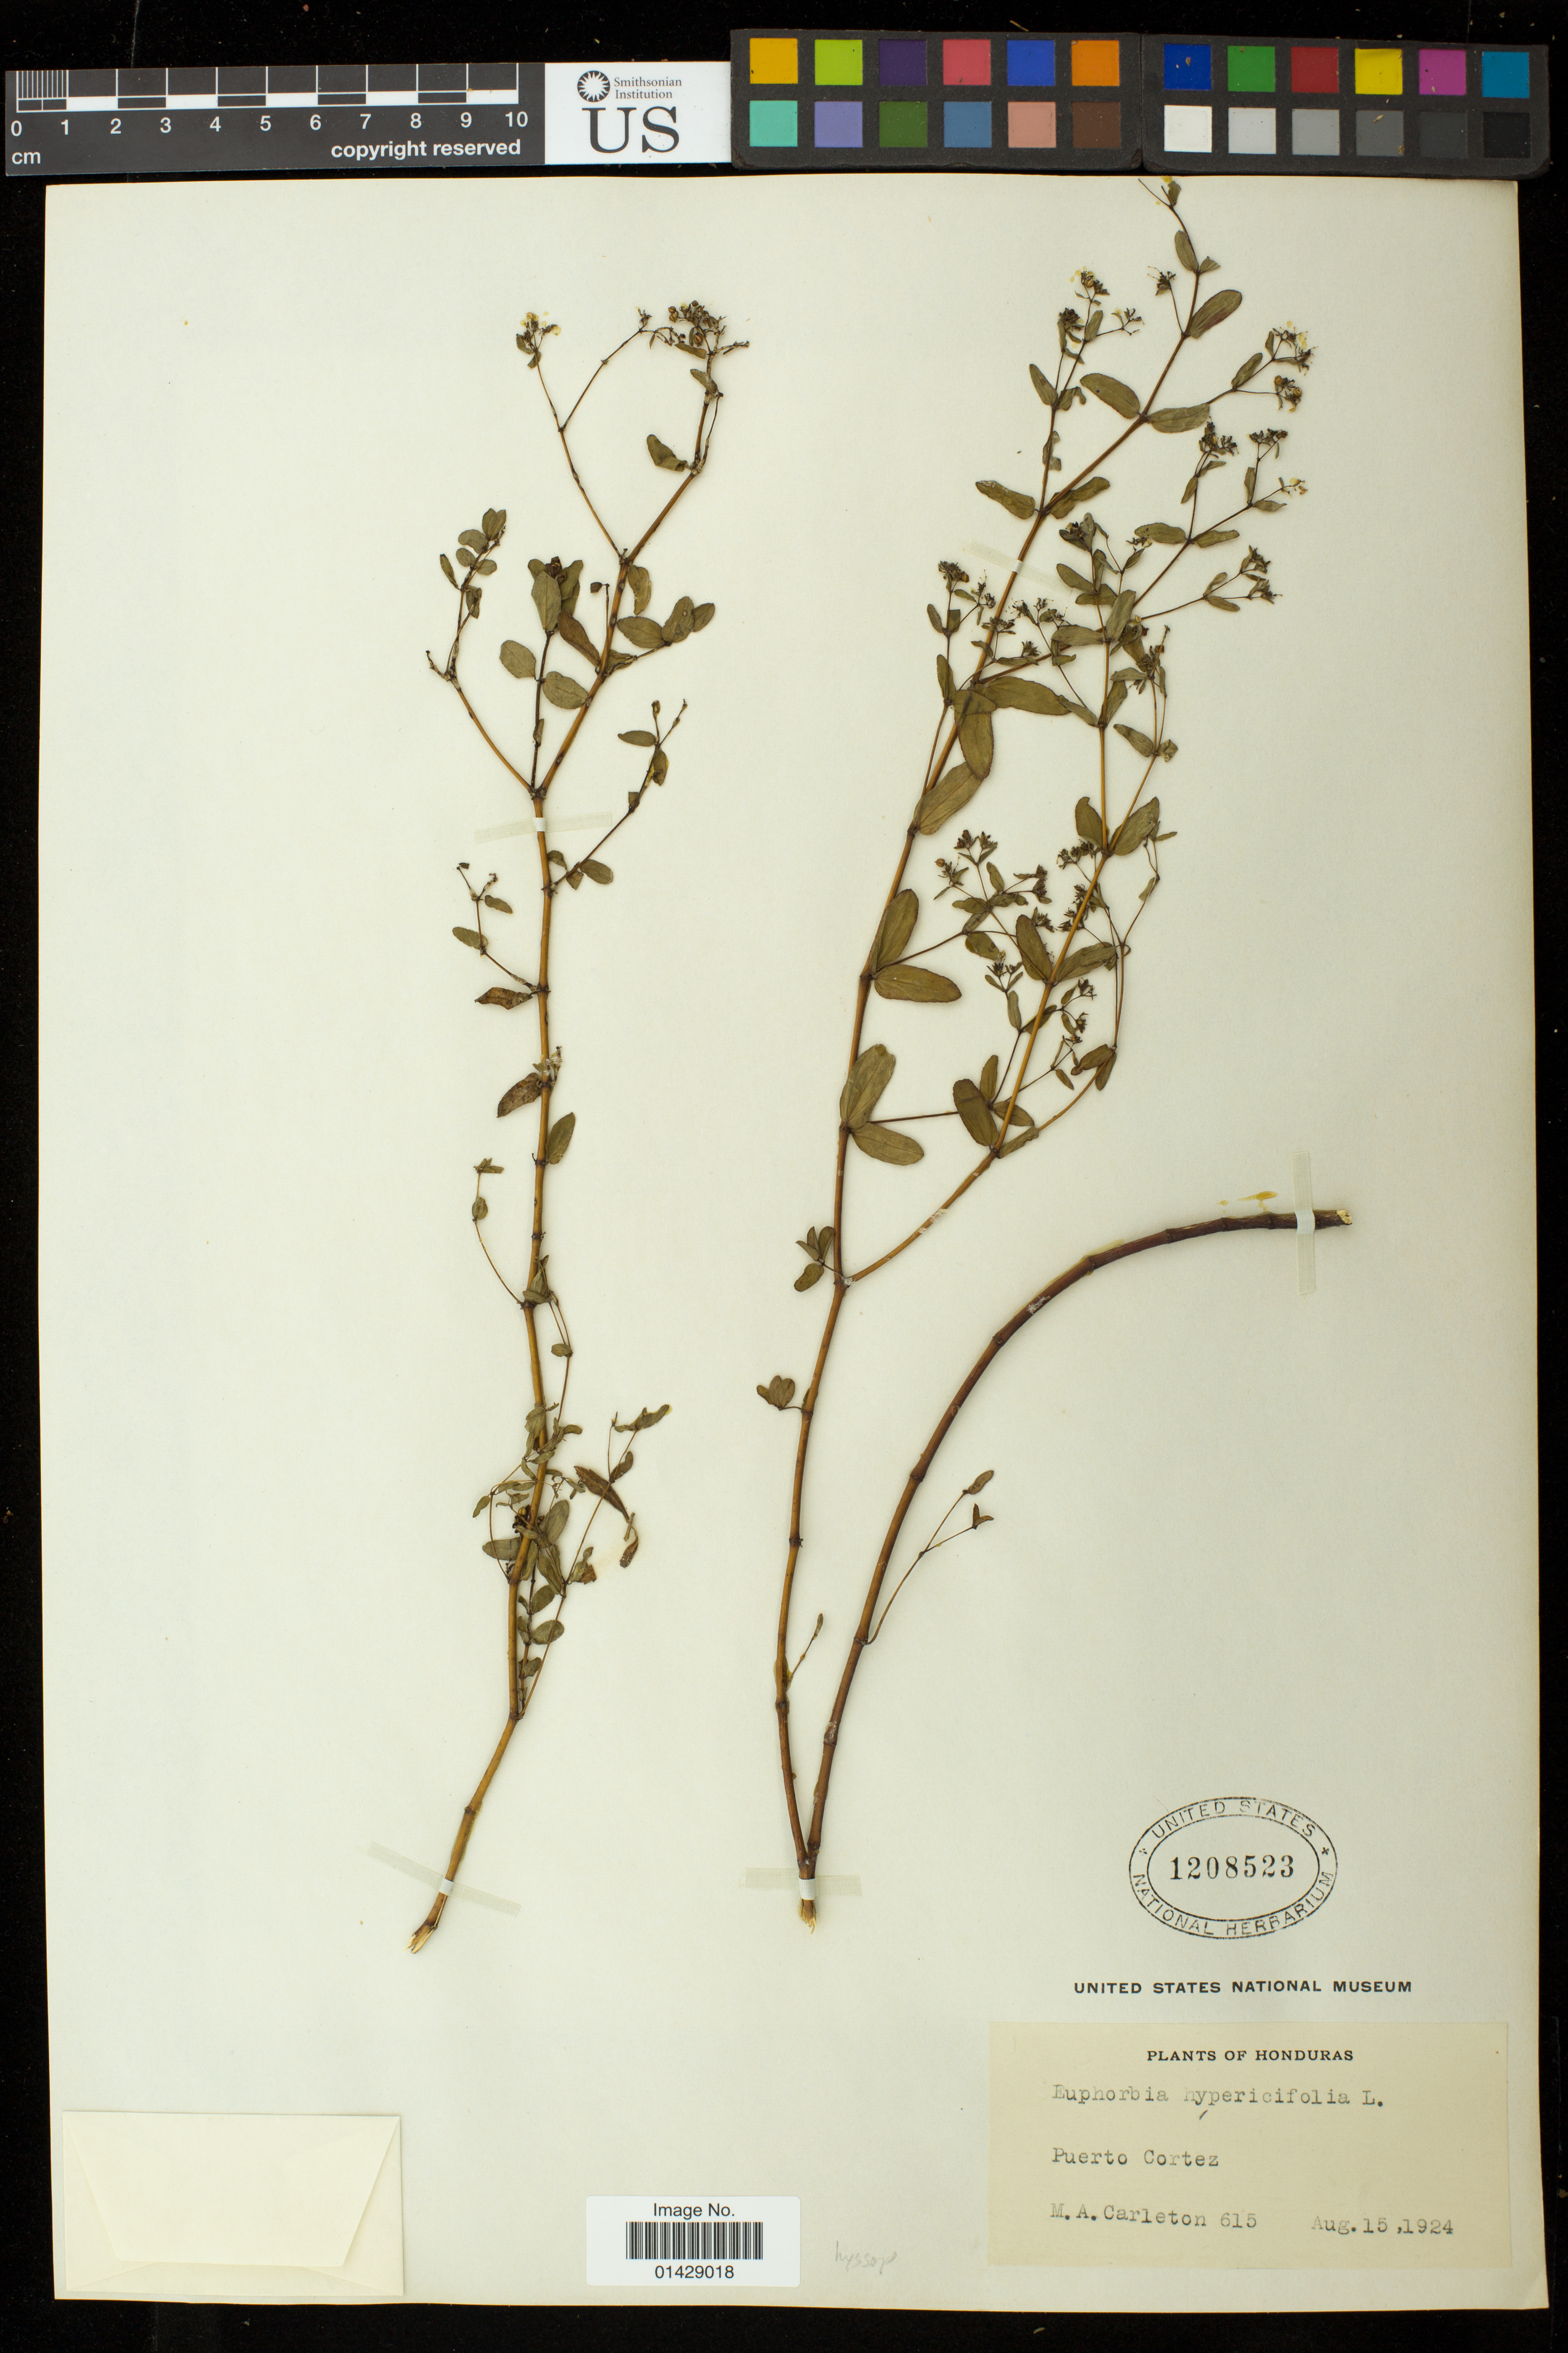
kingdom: Plantae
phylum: Tracheophyta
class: Magnoliopsida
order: Malpighiales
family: Euphorbiaceae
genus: Euphorbia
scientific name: Euphorbia hyssopifolia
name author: L.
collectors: M. A. Carleton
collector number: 615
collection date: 1924-08-15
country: Honduras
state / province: Cortés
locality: Puerto Cortez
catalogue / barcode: US 1208523